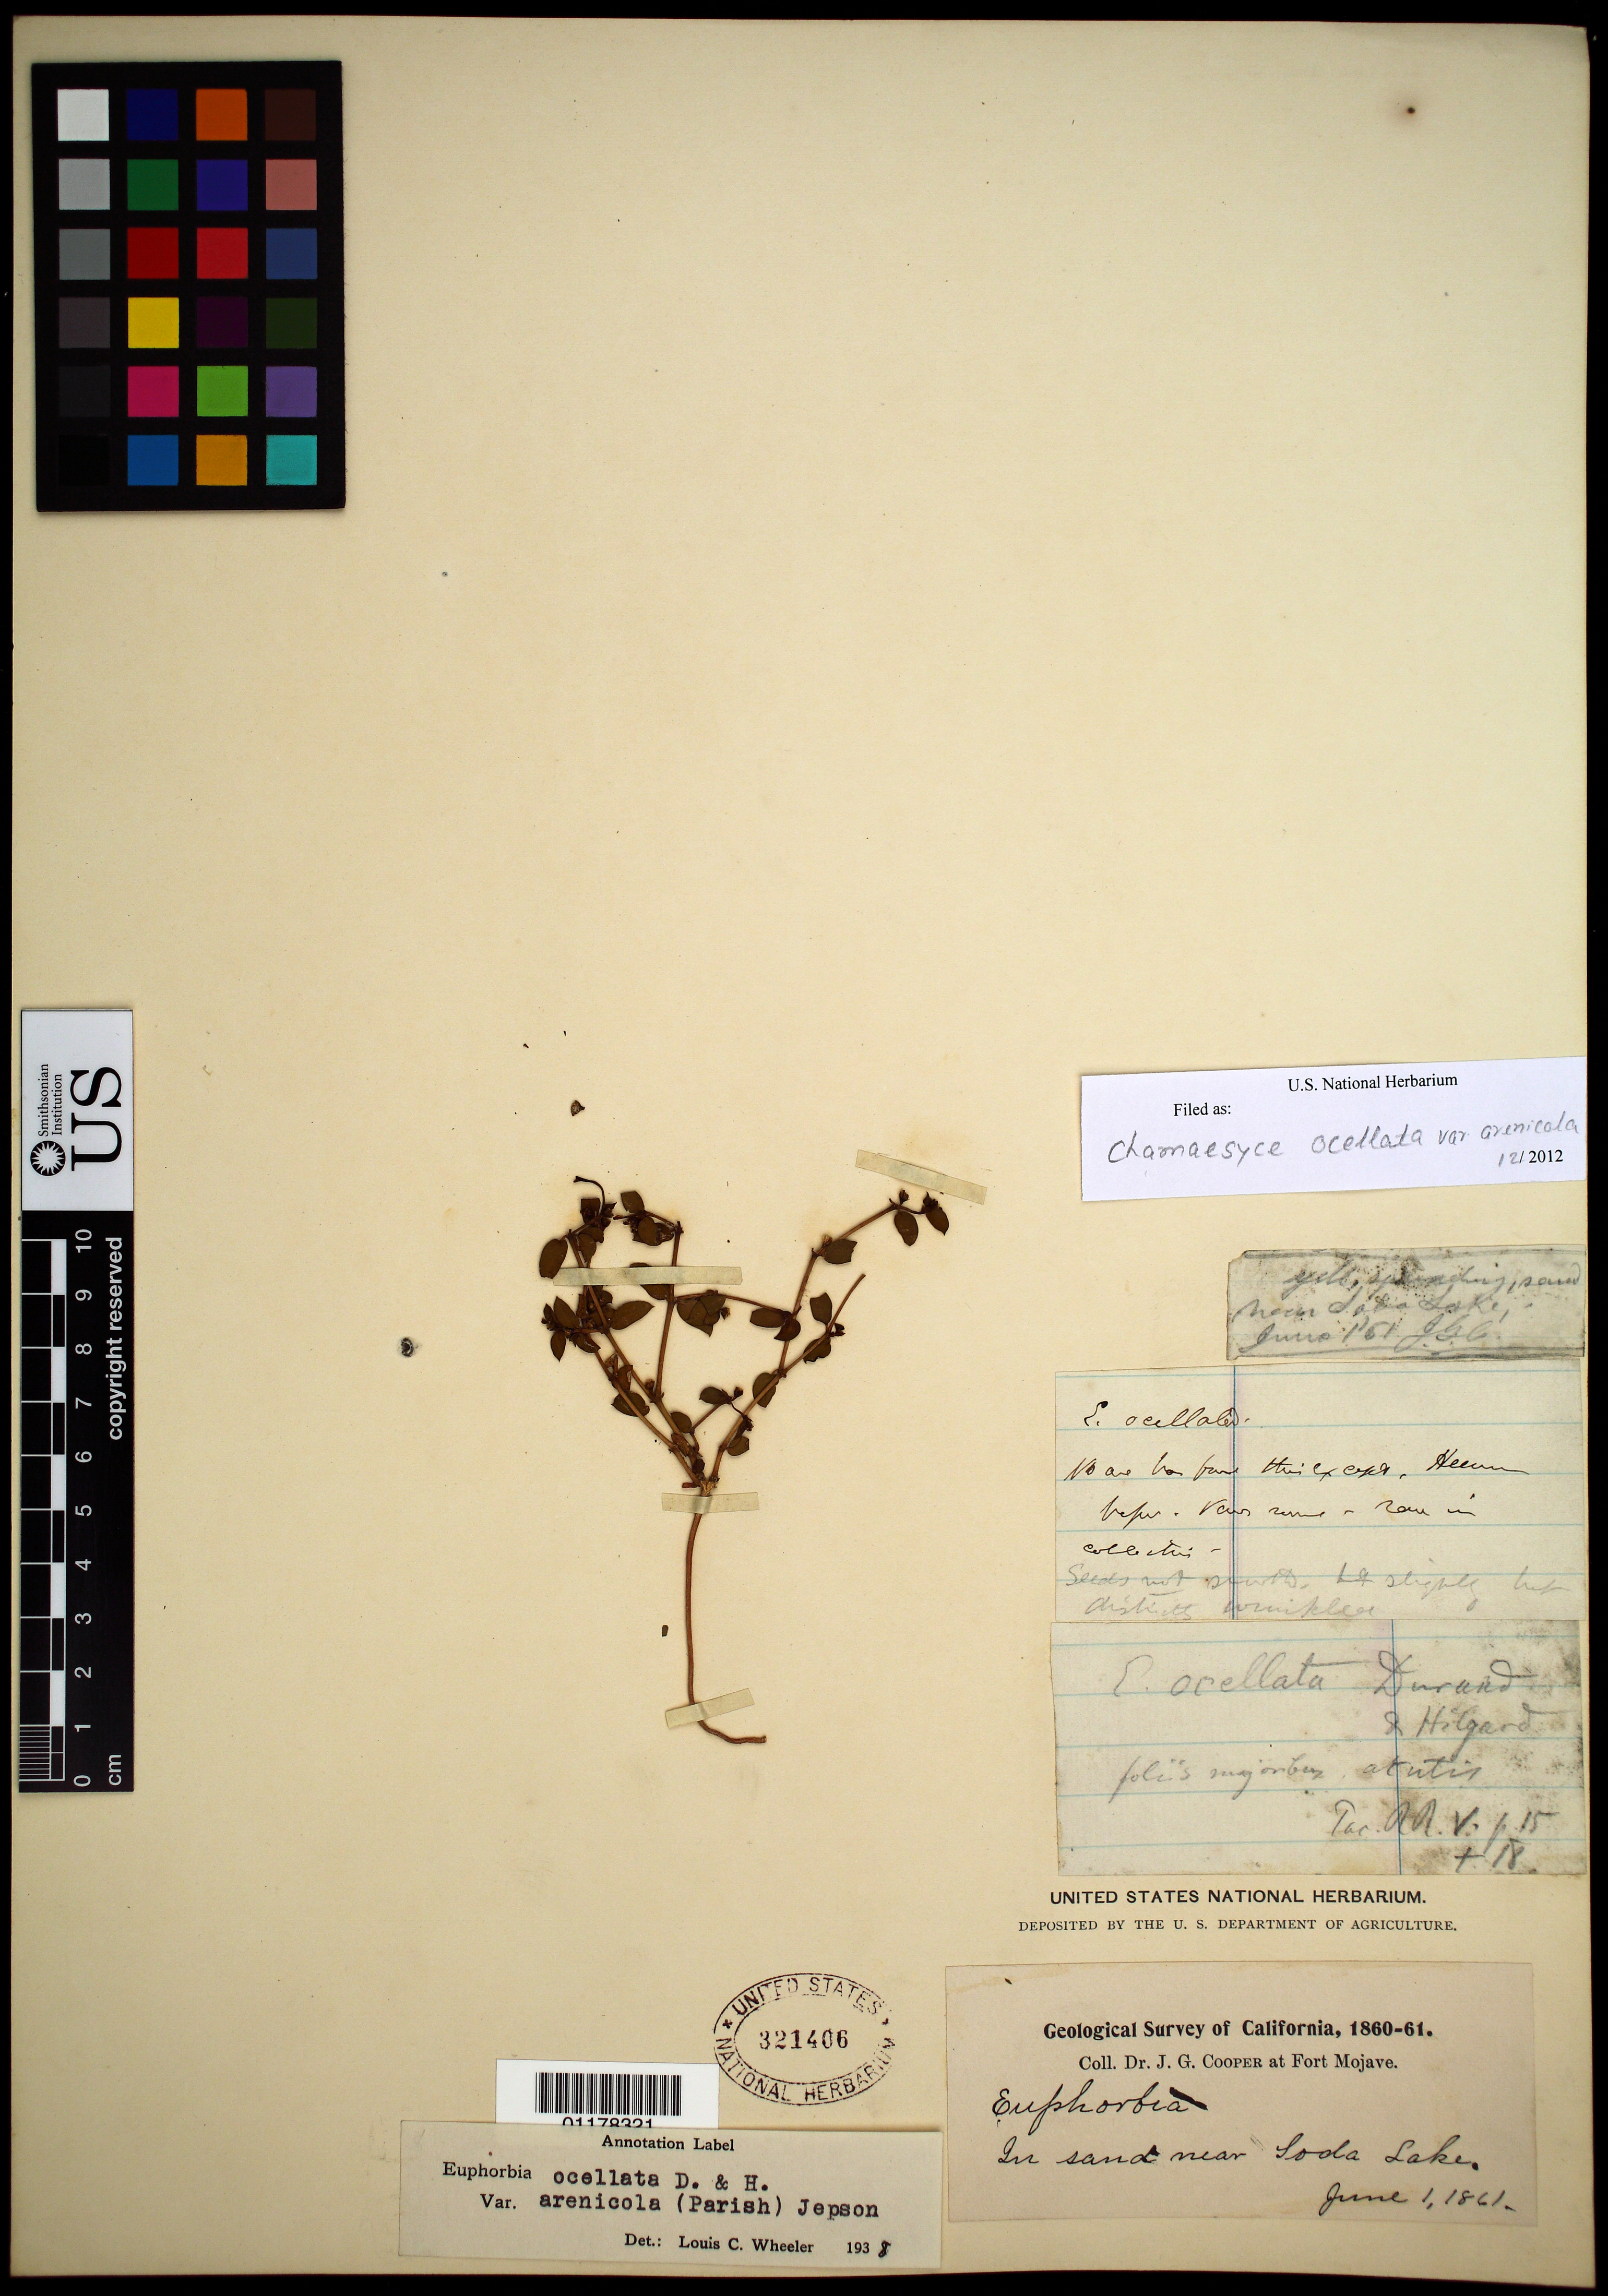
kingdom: Plantae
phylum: Tracheophyta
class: Magnoliopsida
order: Malpighiales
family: Euphorbiaceae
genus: Euphorbia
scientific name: Euphorbia ocellata subsp. arenicola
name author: (Parish) Oudejans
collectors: J. G. Cooper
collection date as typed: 01 Jun 1861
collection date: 1861-06-01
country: United States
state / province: California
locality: In sand near Soda Lake.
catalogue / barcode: US 321406